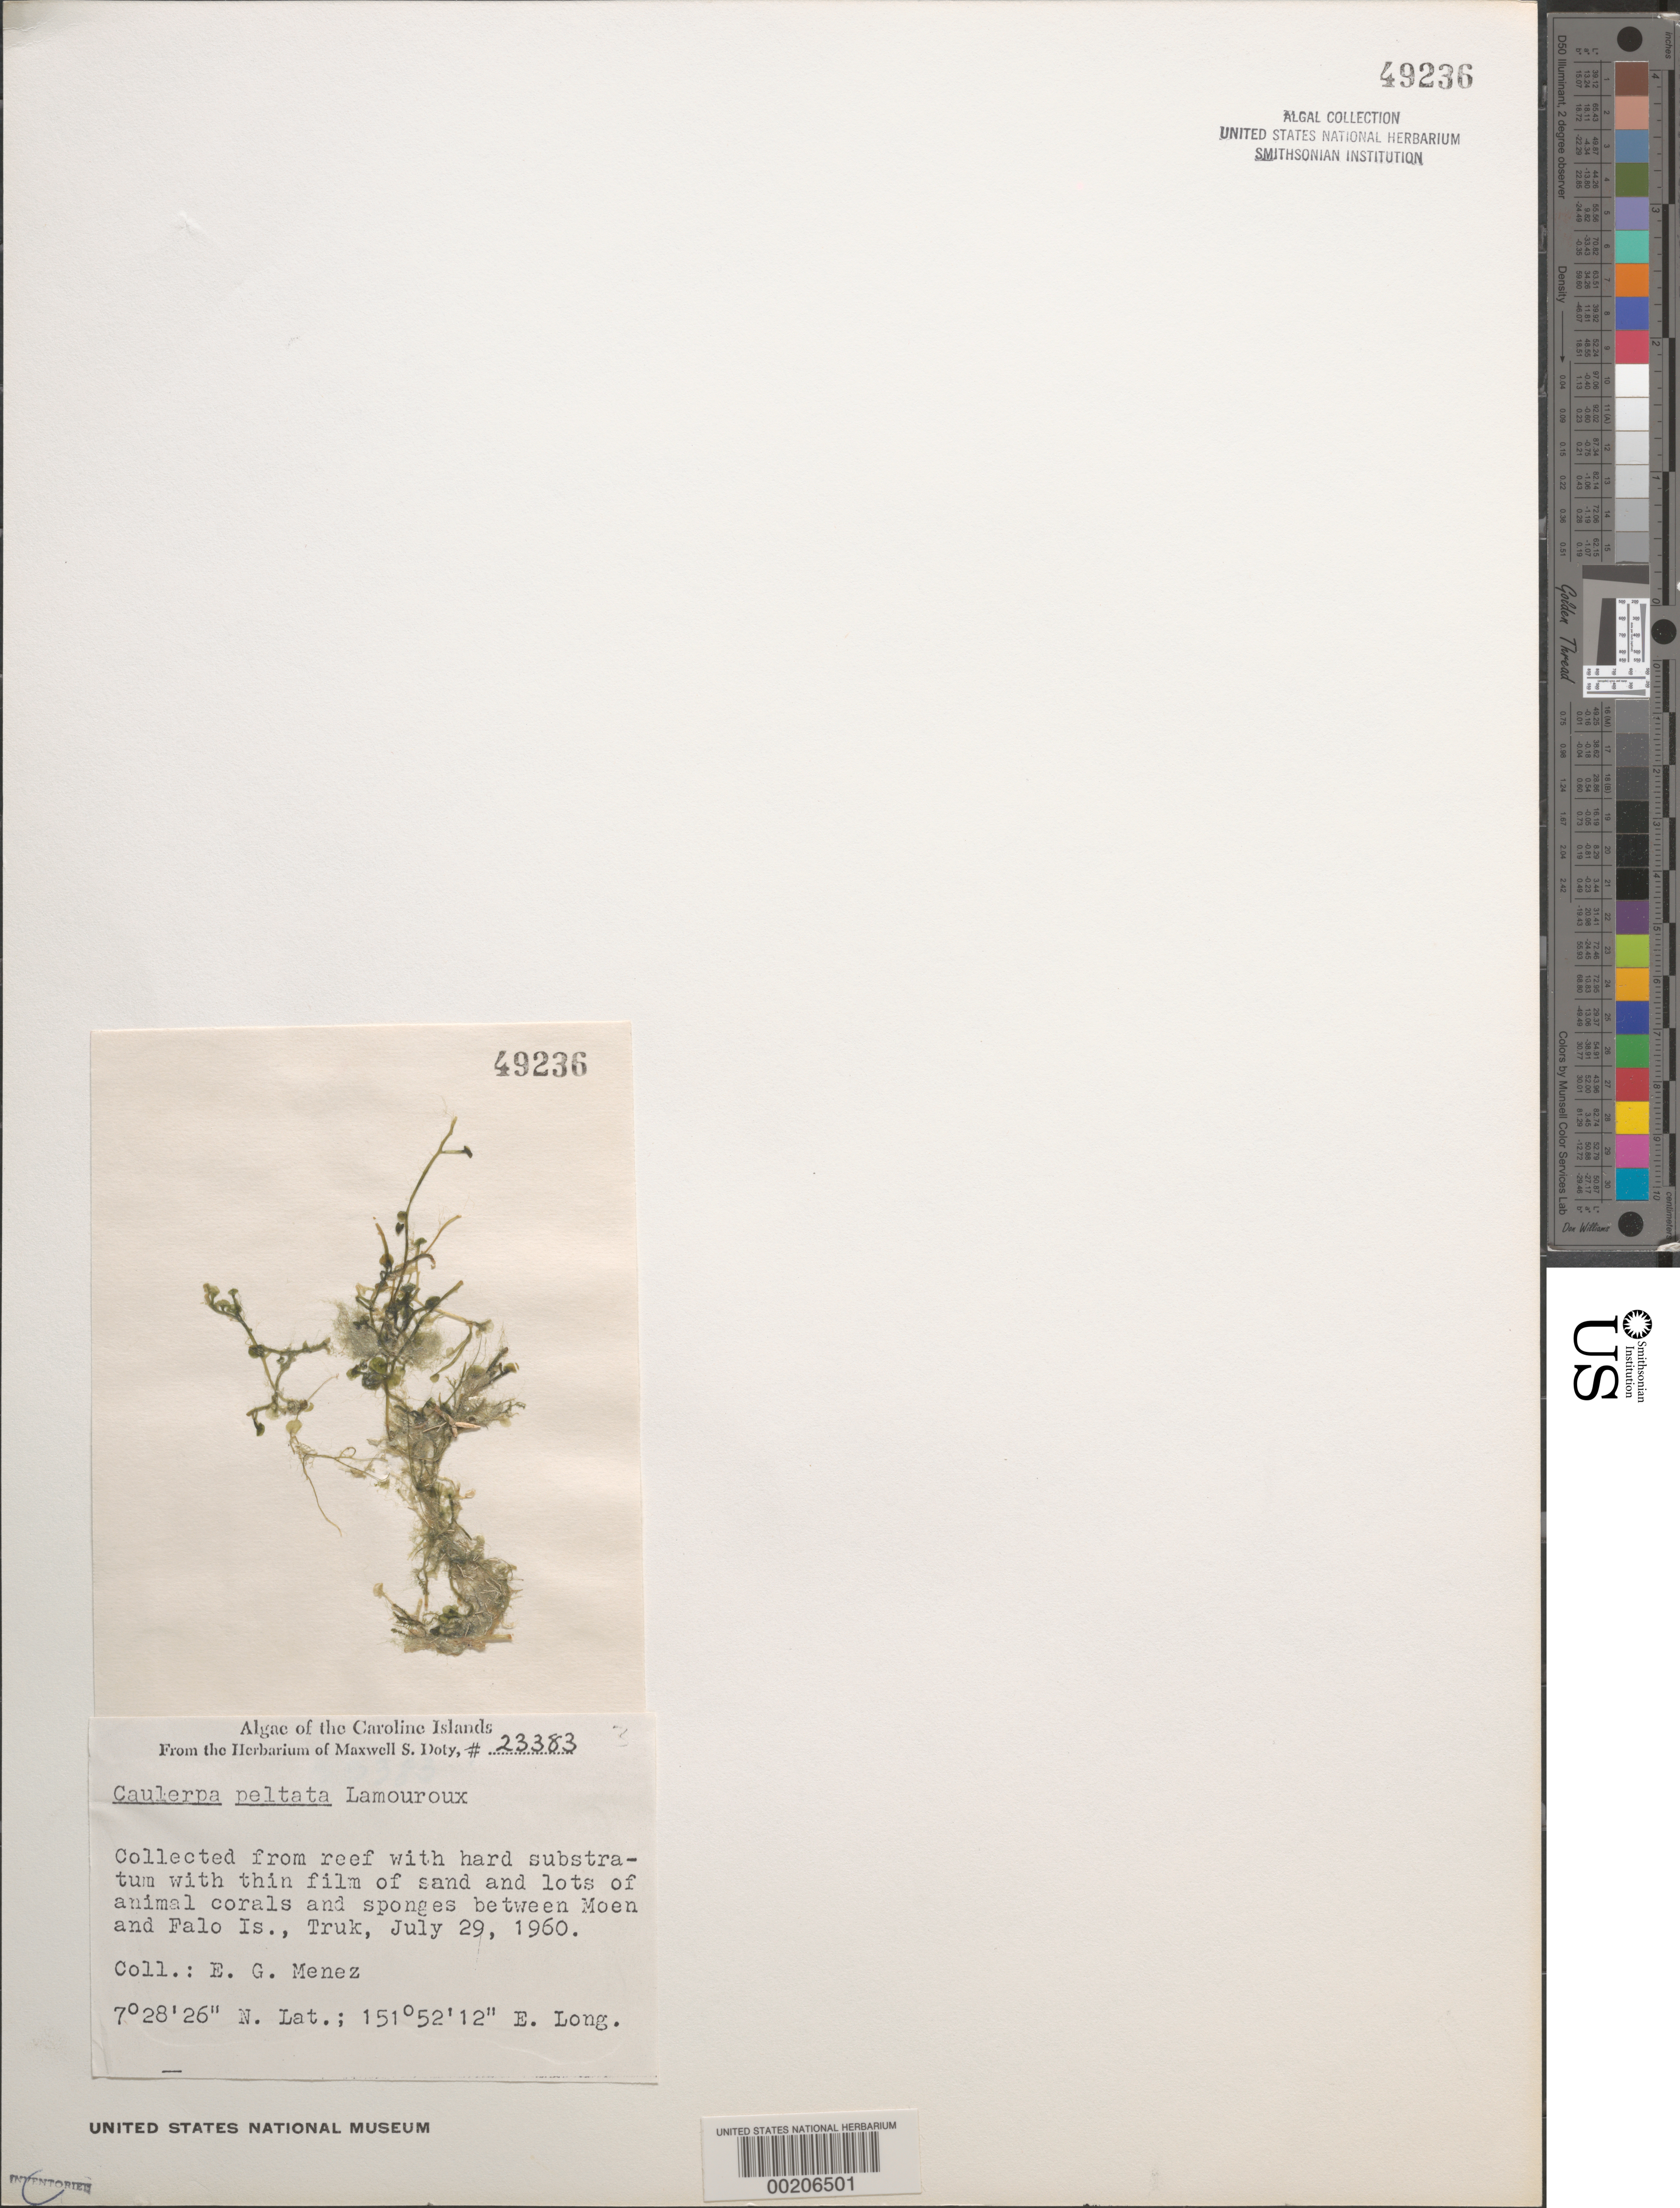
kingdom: Plantae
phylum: Chlorophyta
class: Ulvophyceae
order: Cladophorales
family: Cladophoraceae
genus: Cladophora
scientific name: Cladophora glomerata var. crassior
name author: (C. Agardh) C. Hoek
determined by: Algae name updating Project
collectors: Meñez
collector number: MSD 23383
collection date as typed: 29 Jul 1960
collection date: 1960-07-29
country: Micronesia, Federated States of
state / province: Truk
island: Truk (Chuuk) Is.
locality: Between Moen Islet and Falo Islet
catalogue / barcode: US 49236